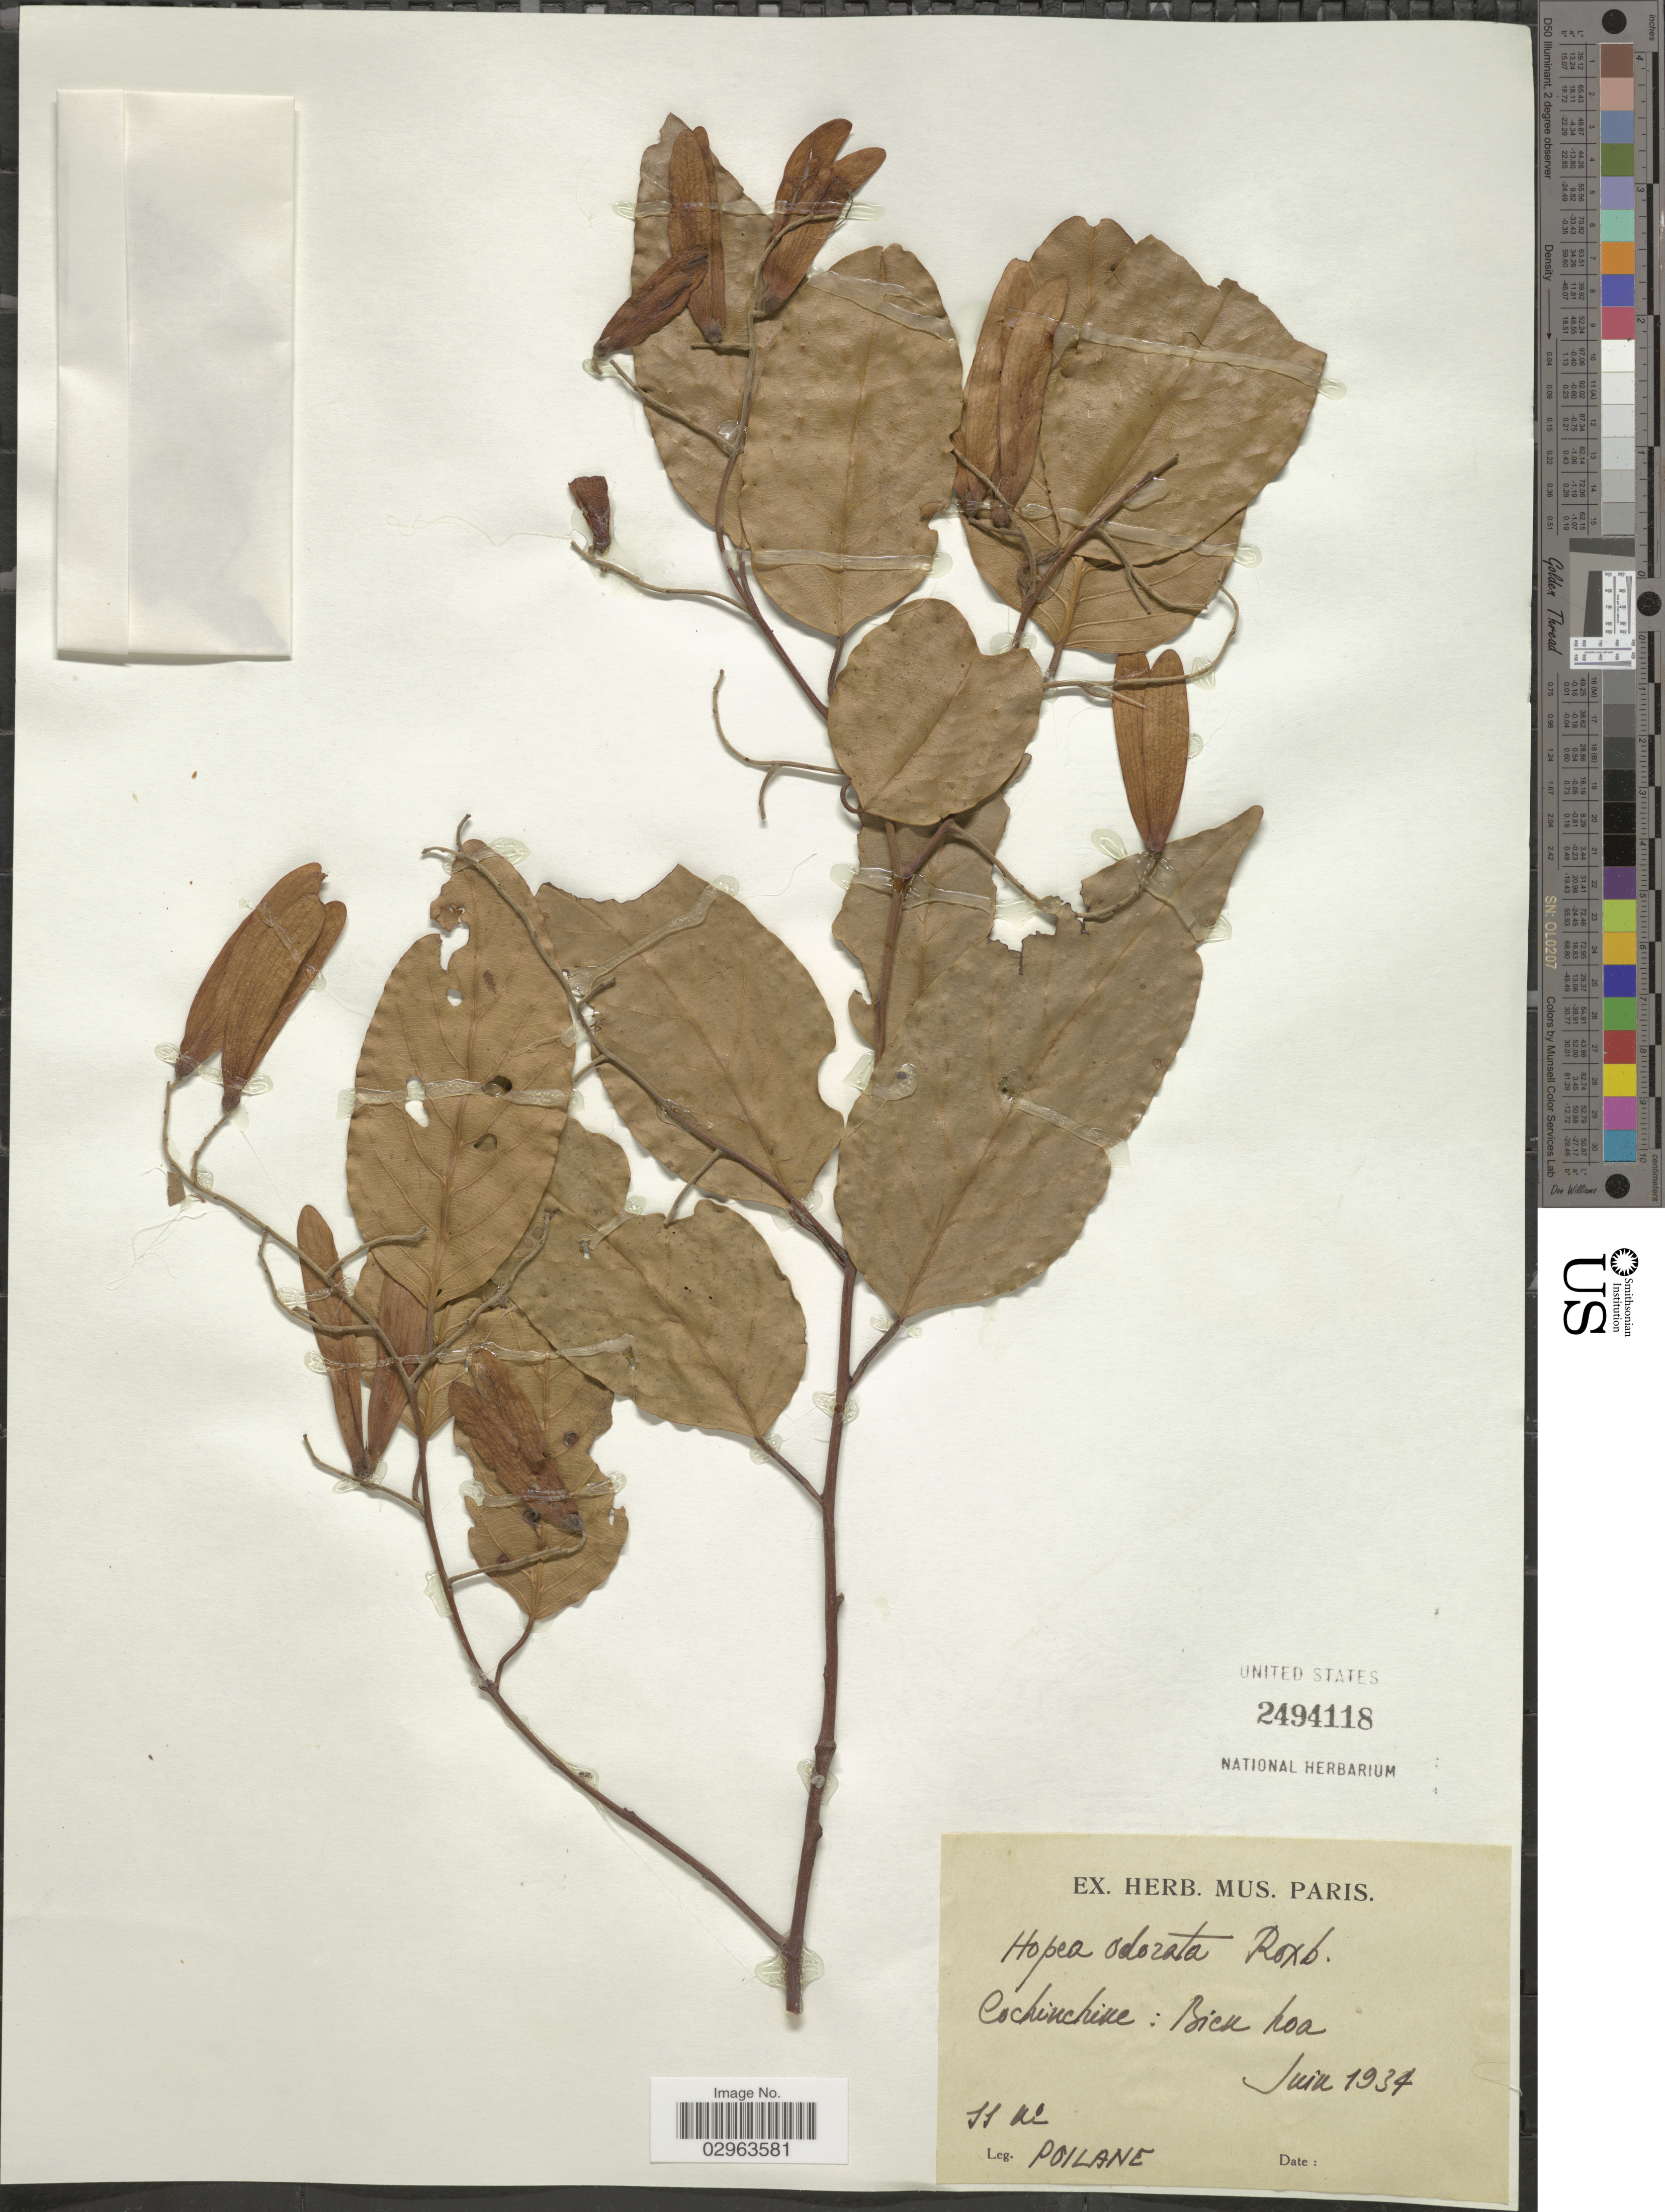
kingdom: Plantae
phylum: Tracheophyta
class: Magnoliopsida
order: Malvales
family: Dipterocarpaceae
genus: Hopea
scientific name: Hopea odorata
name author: Roxb.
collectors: -. Poilane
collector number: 11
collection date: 1934-06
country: Vietnam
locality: Cochinchine: Bien hoa.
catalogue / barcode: US 2494118